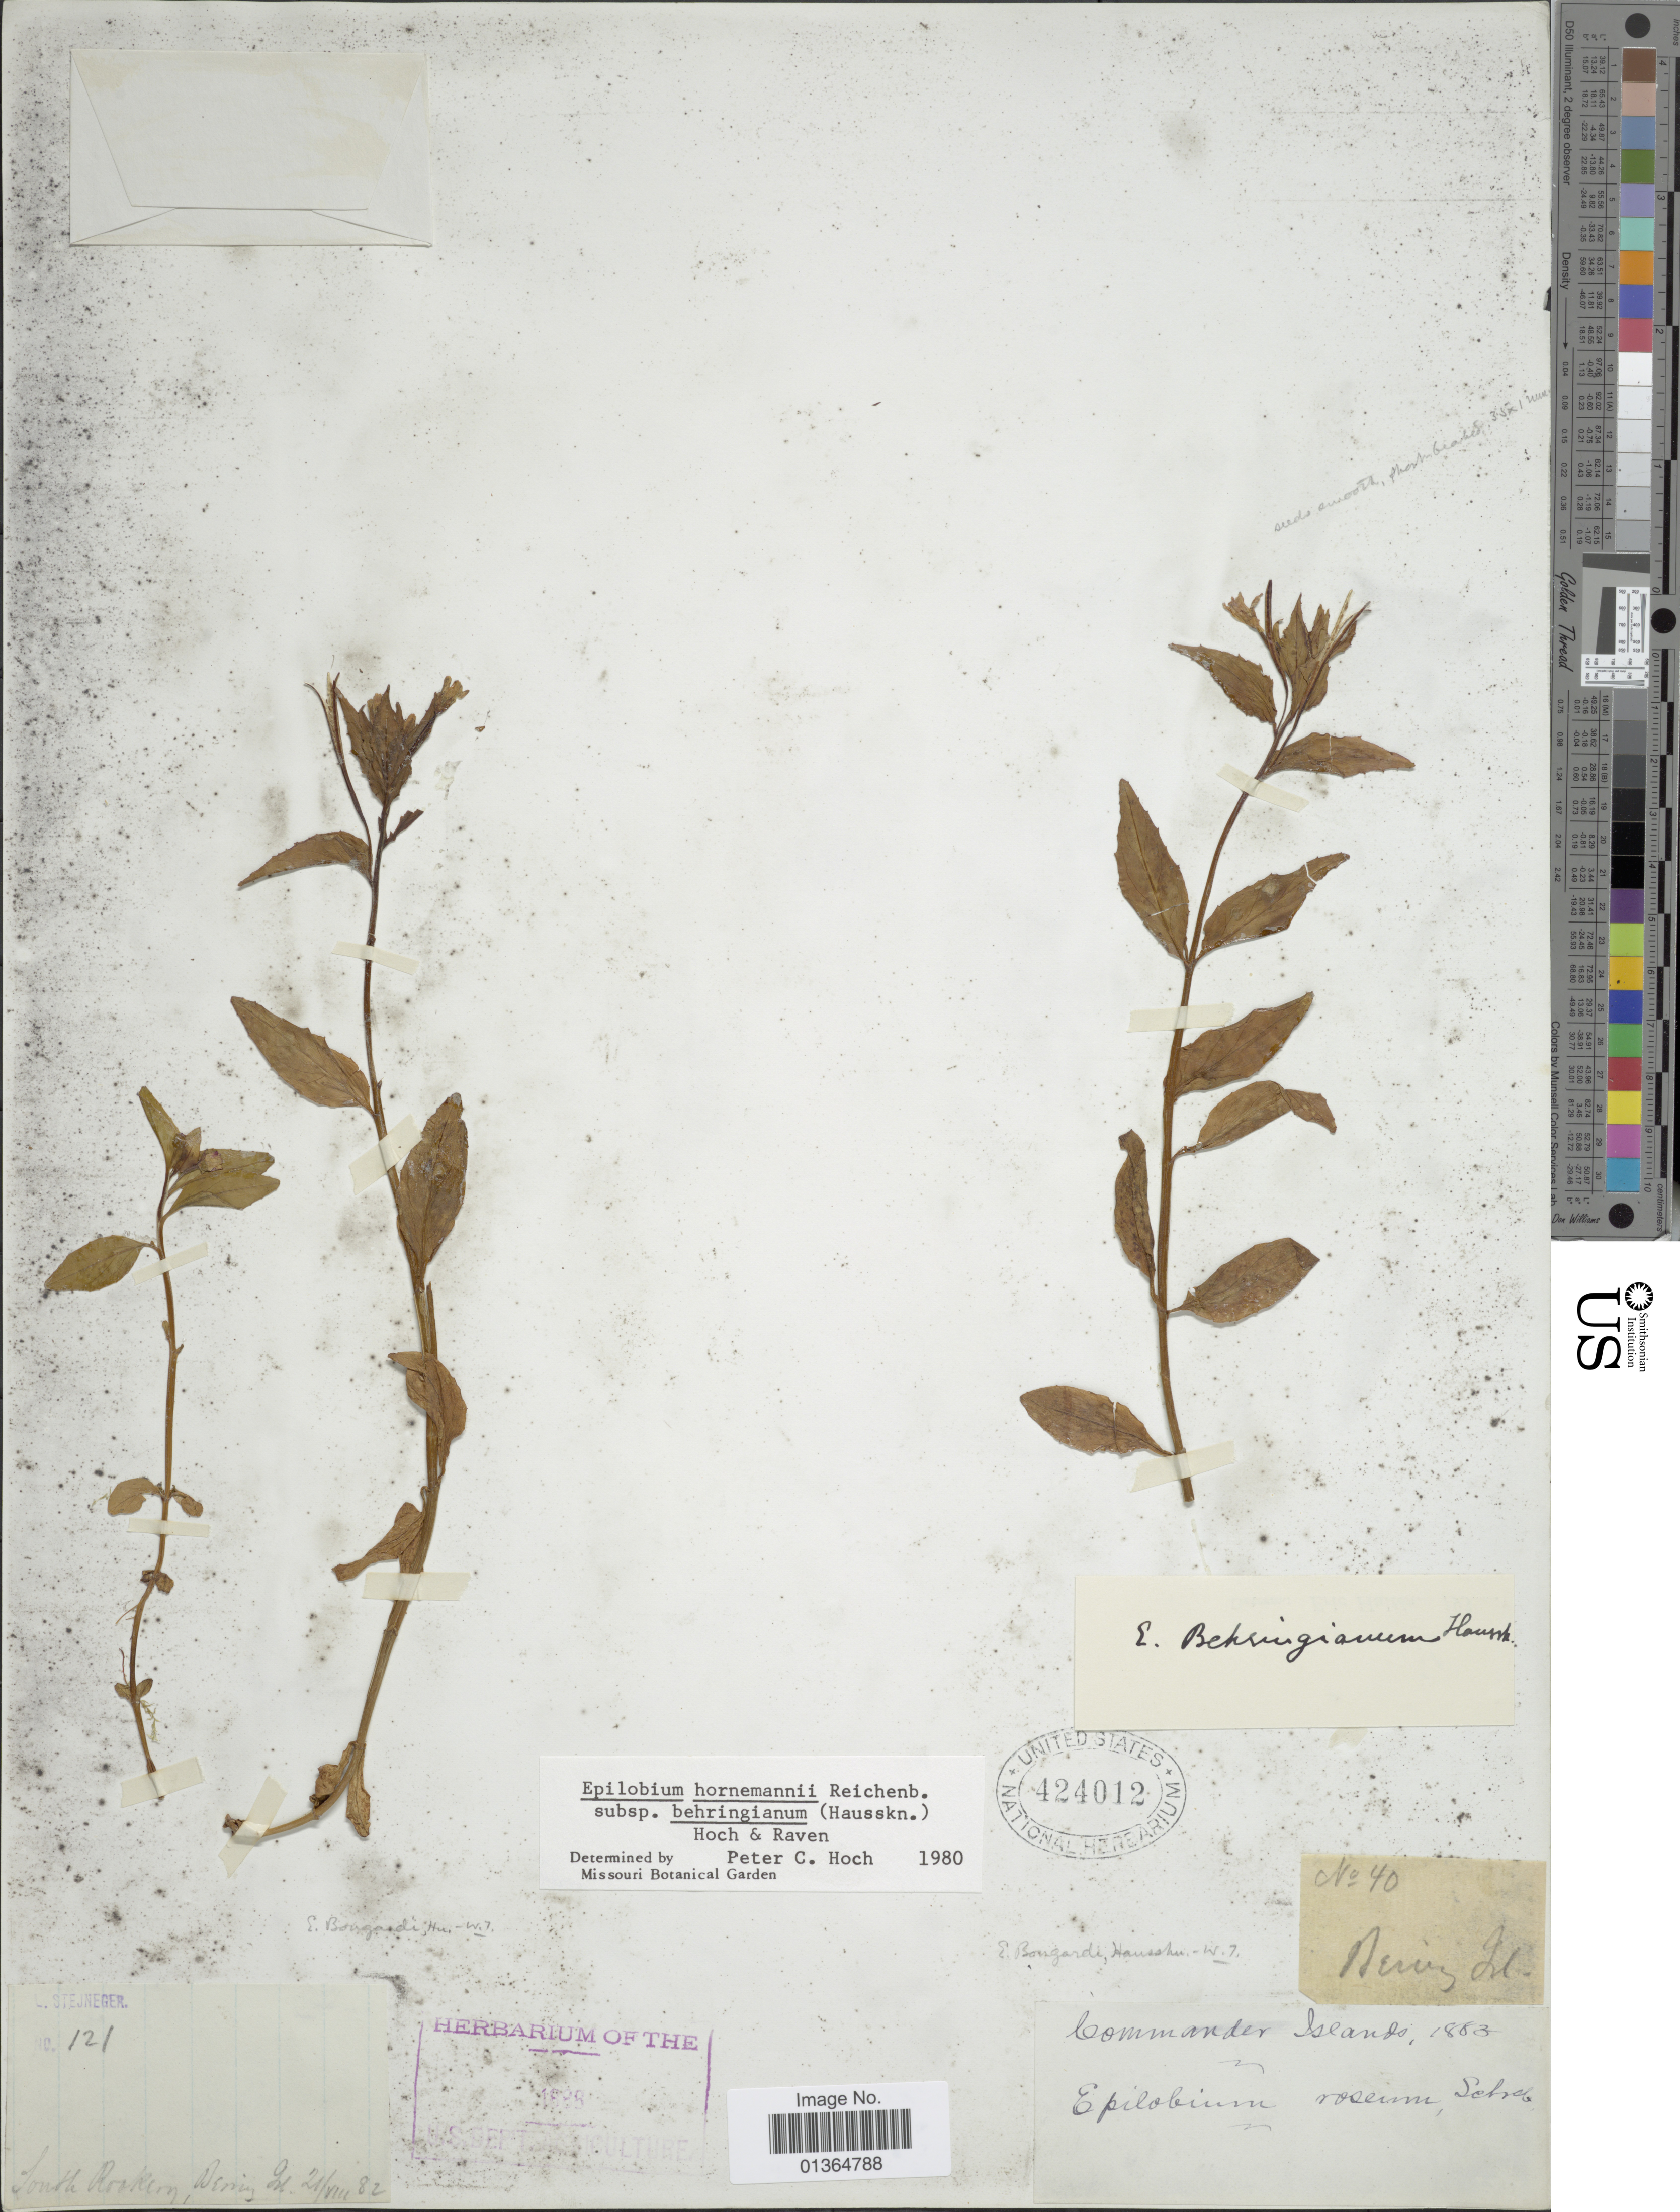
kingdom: Plantae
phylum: Tracheophyta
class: Magnoliopsida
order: Myrtales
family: Onagraceae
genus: Epilobium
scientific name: Epilobium hornemannii subsp. behringianum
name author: (Hausskn.) Hoch & P.H. Raven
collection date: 1883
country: United States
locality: Commander Islands. Bering Isl.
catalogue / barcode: US 424012